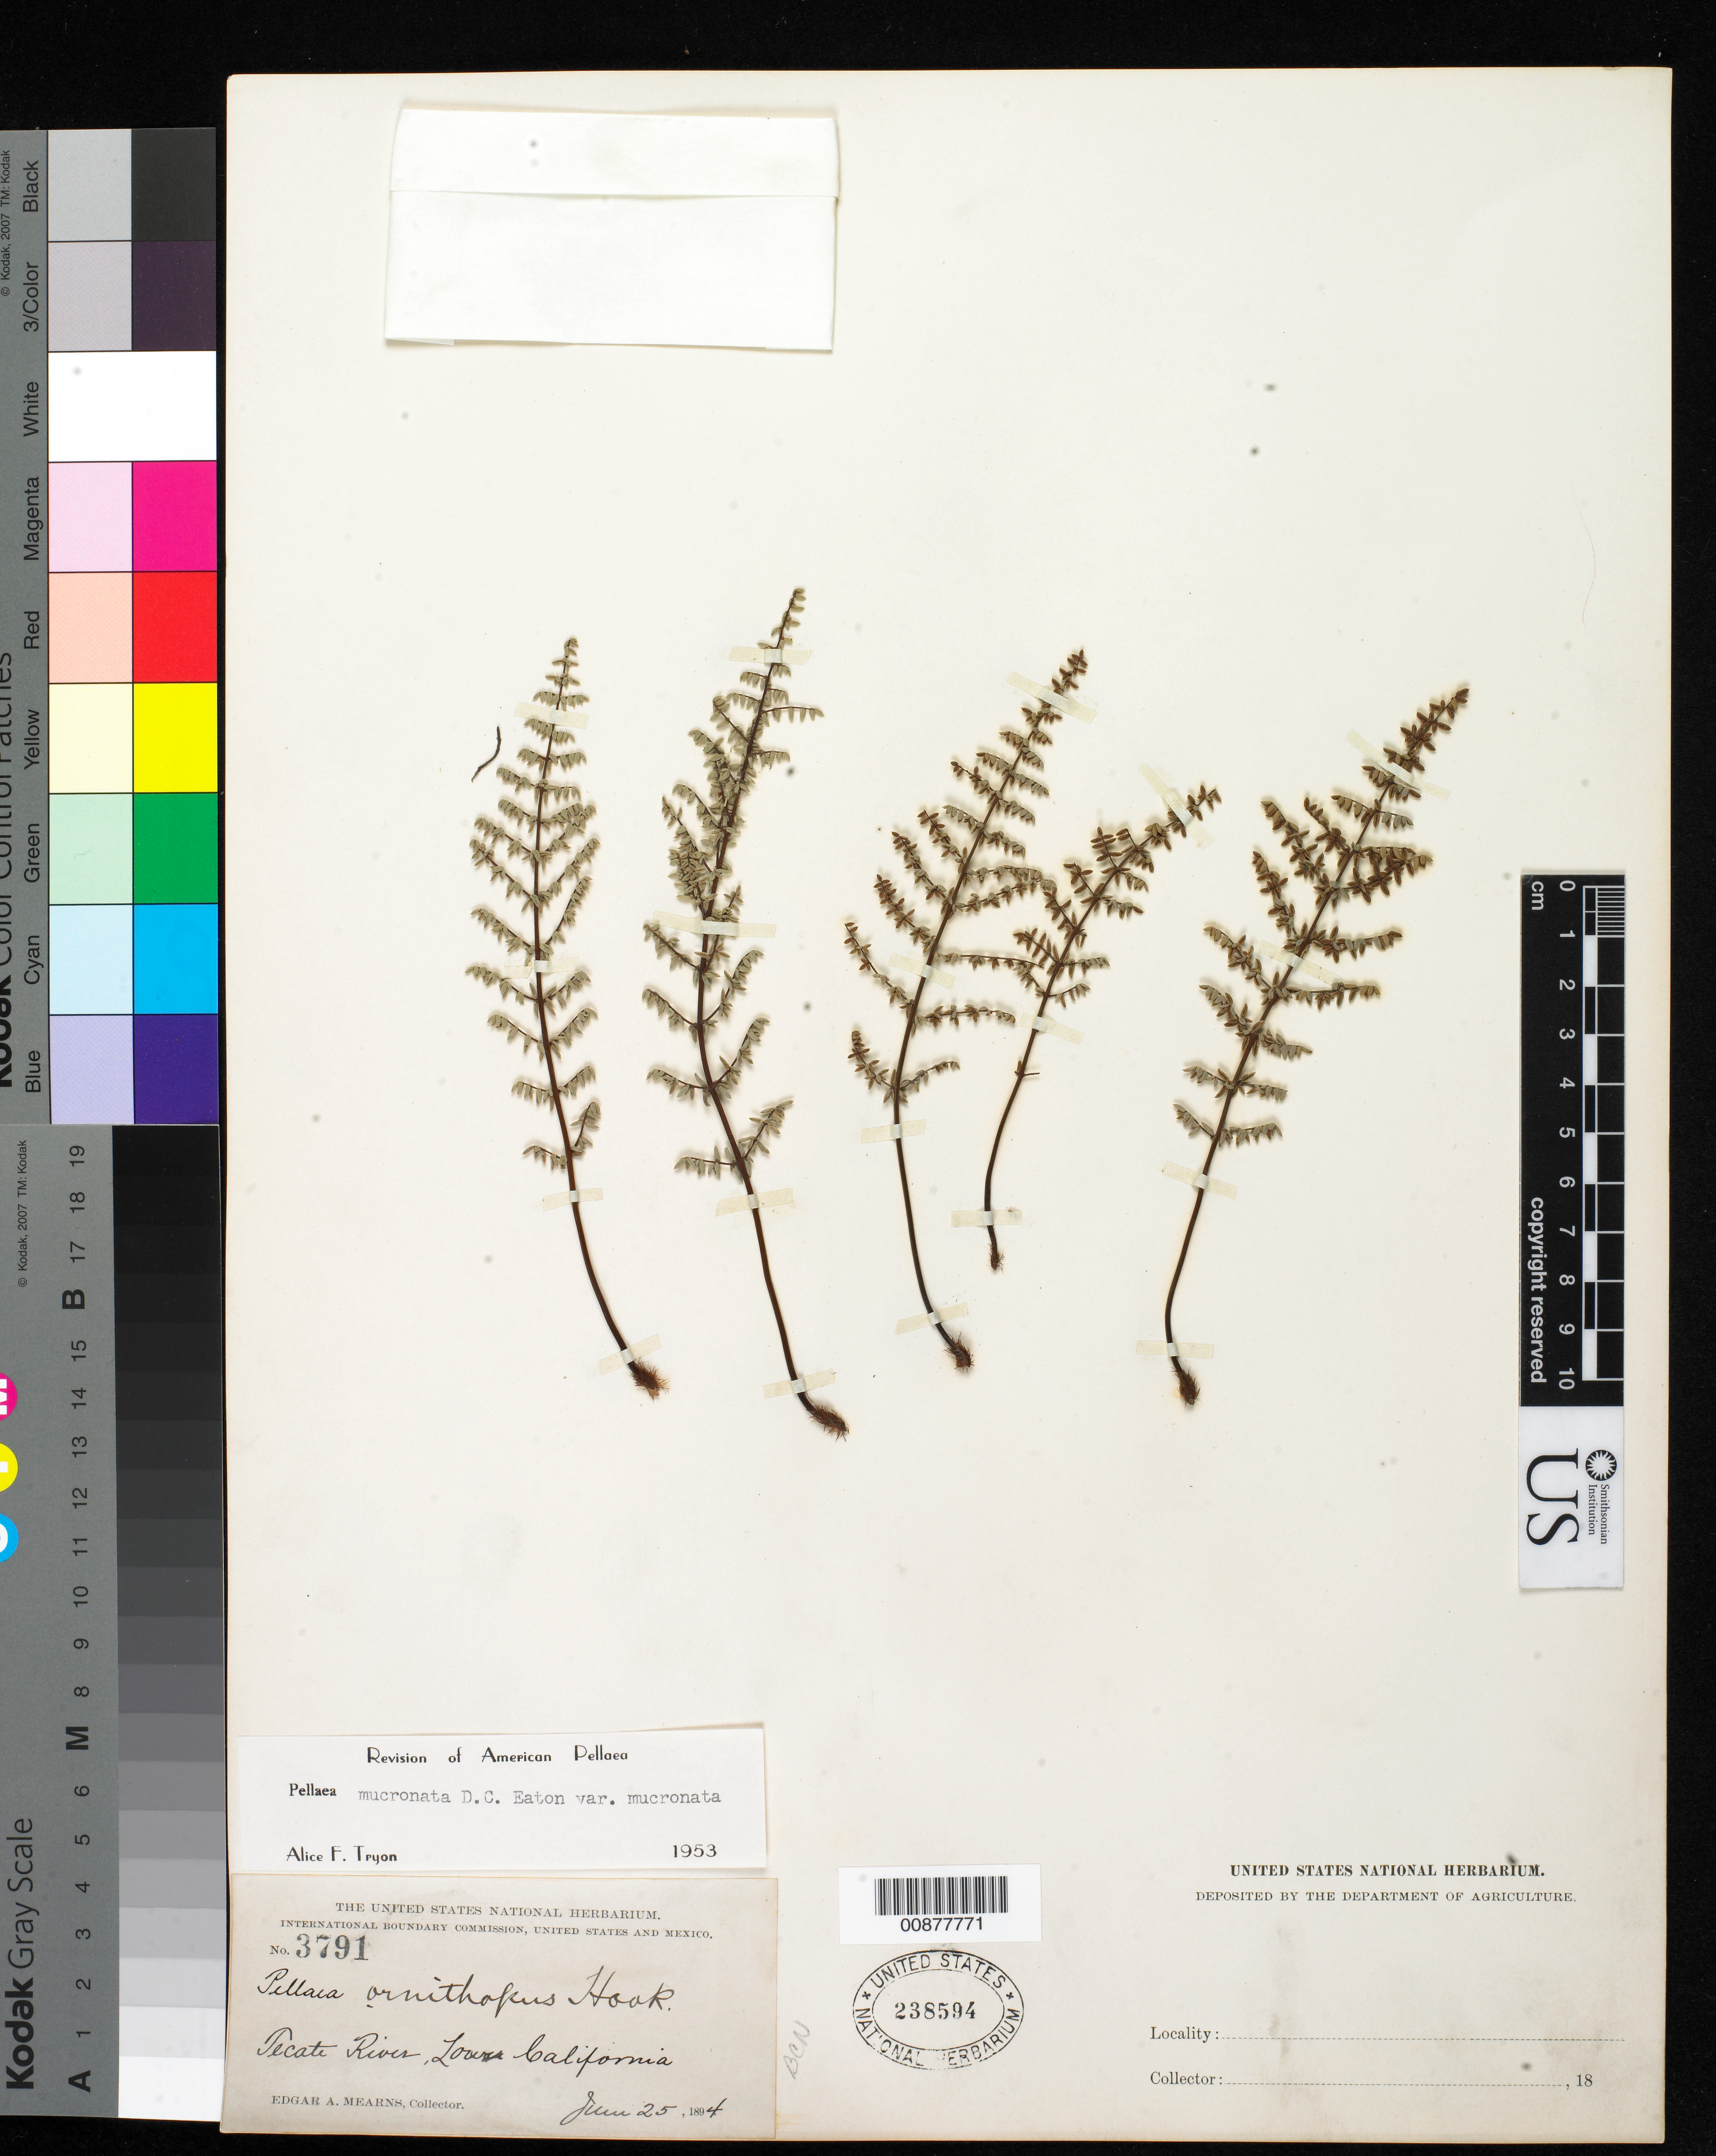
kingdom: Plantae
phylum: Tracheophyta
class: Polypodiopsida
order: Polypodiales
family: Pteridaceae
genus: Pellaea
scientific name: Pellaea mucronata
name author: (D.C. Eaton) D.C. Eaton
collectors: E. A. Mearns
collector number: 3791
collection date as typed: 25 Jun 1894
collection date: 1894-06-25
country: Mexico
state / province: Baja California Norte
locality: Tecate River, Baja California.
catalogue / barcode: US 238594